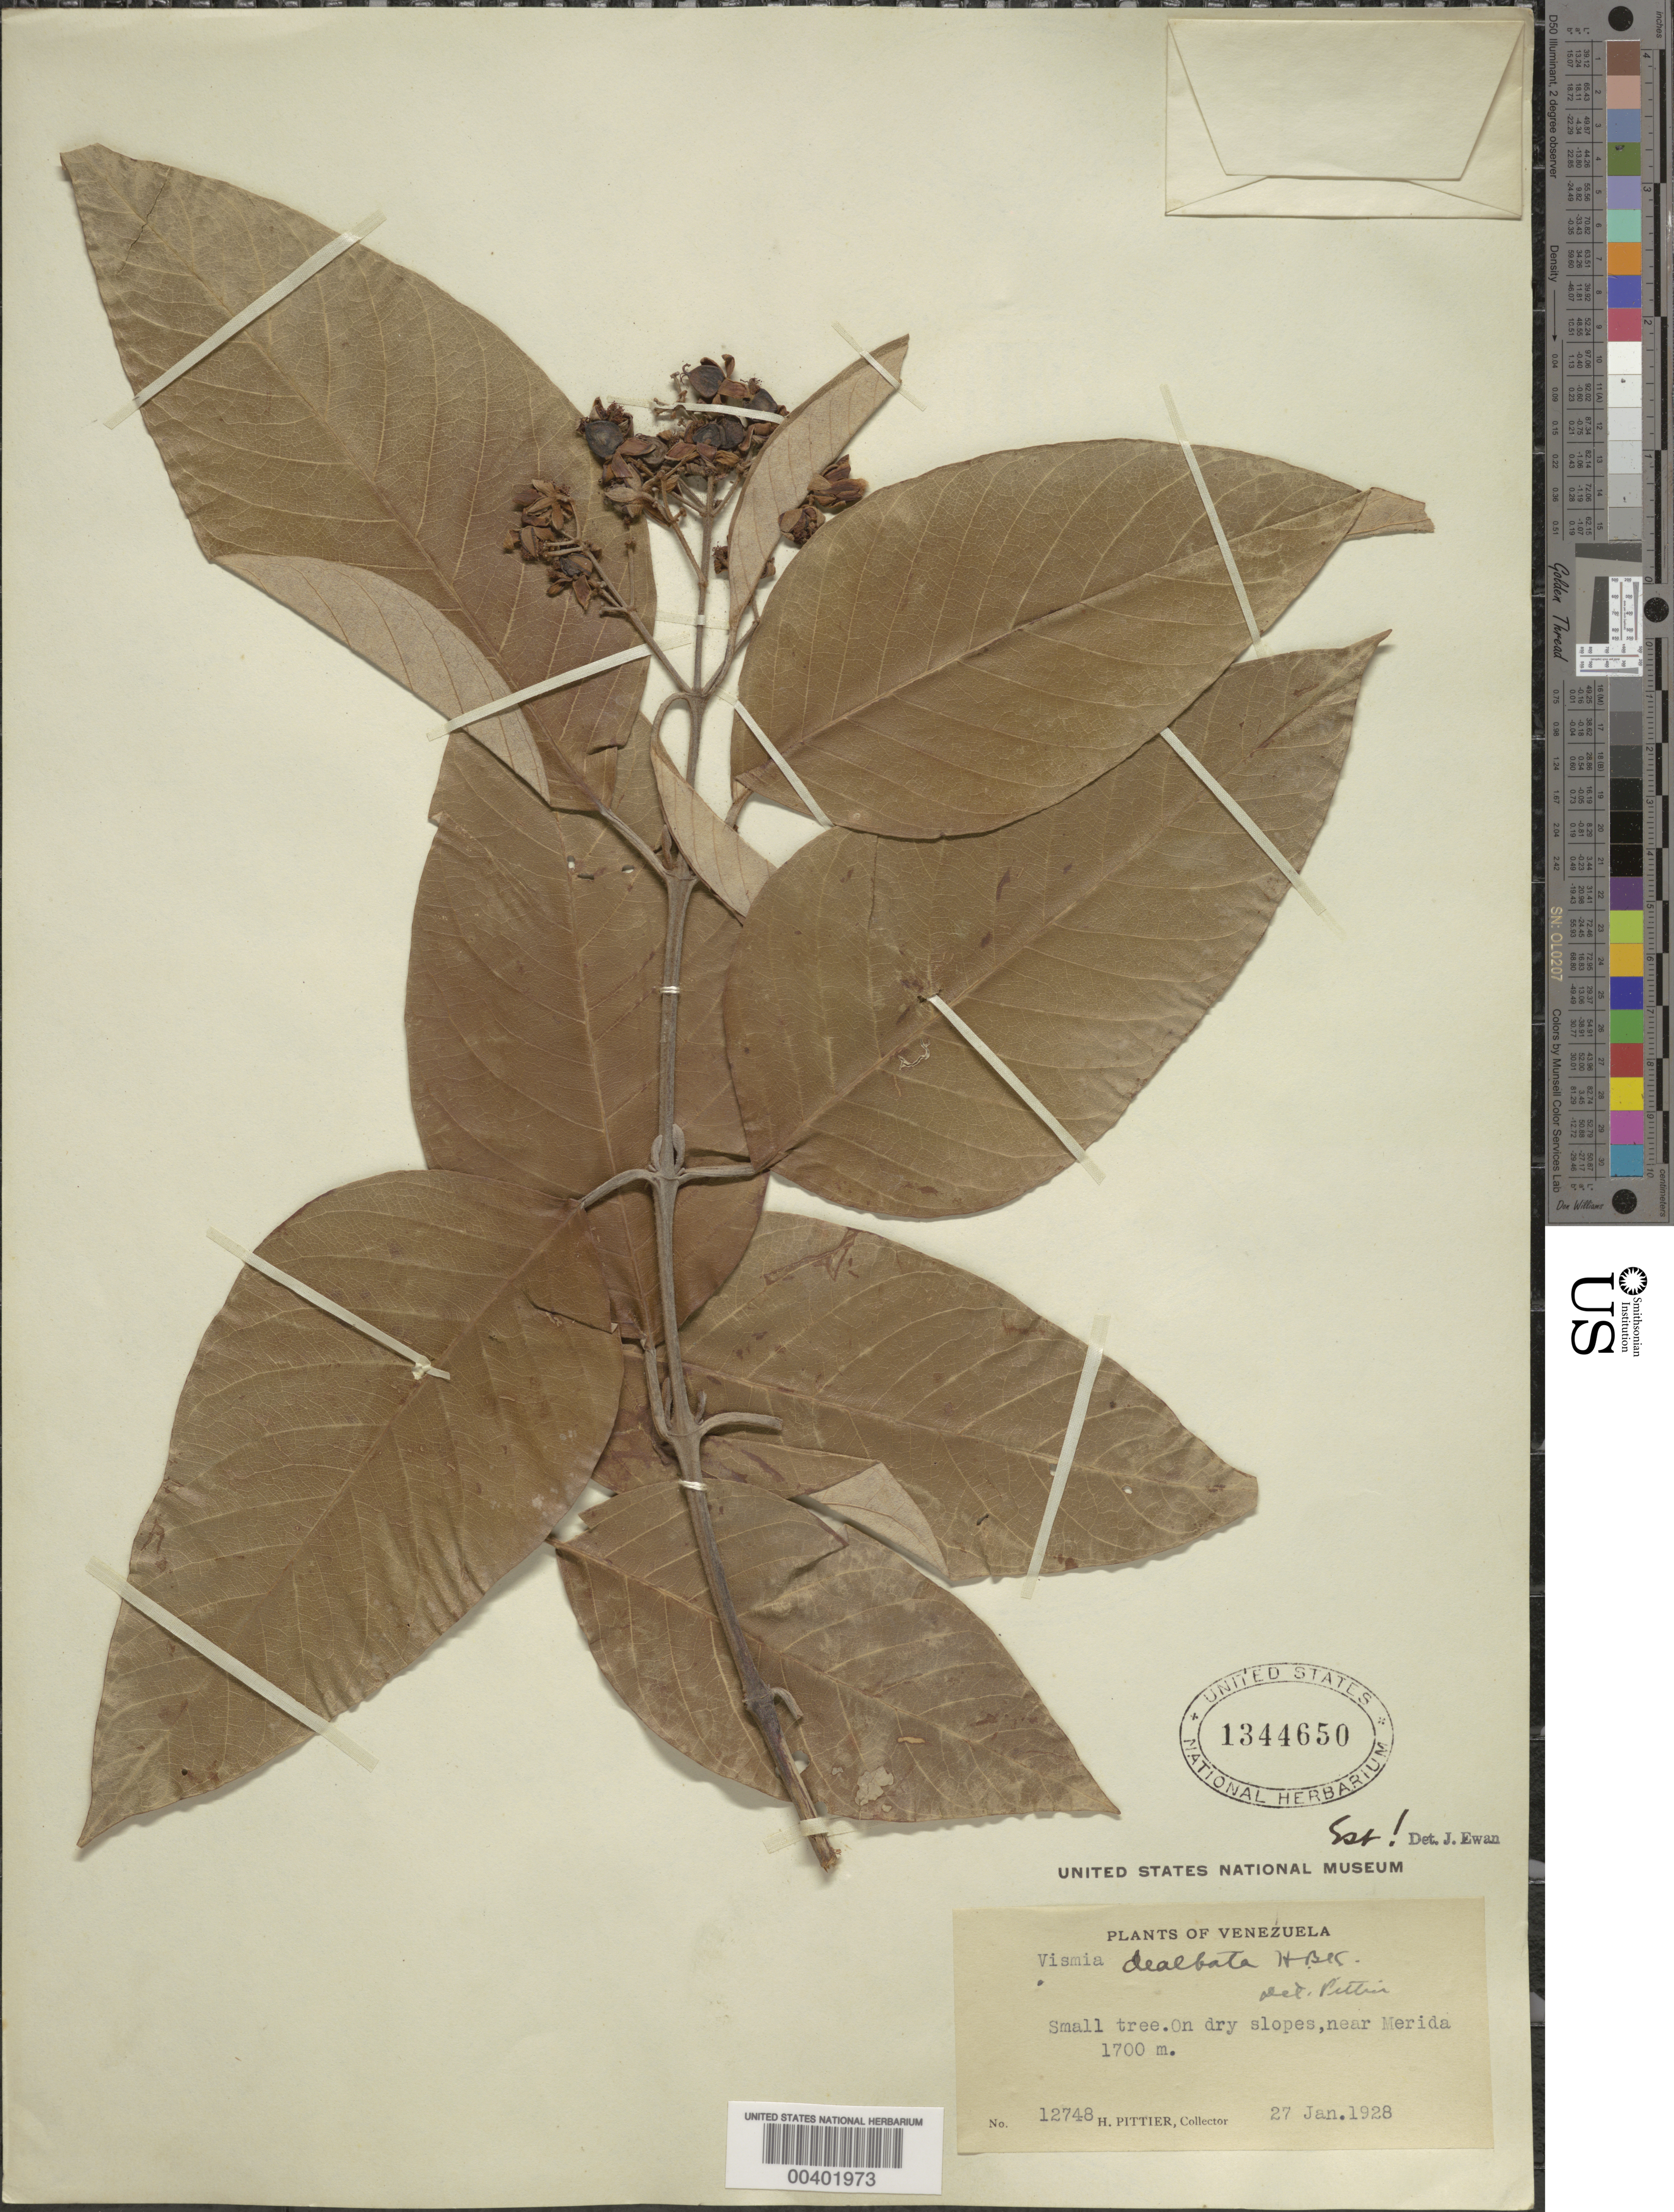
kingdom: Plantae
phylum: Tracheophyta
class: Magnoliopsida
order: Malpighiales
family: Hypericaceae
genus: Vismia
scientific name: Vismia baccifera subsp. dealbata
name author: (Kunth) Ewan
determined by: Pittier, Henri F.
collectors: H. F. Pittier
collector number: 12748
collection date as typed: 27 Jan 1928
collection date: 1928-01-27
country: Venezuela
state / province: Mérida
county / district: Libertador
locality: Near Mérida Merida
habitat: On dry slopes.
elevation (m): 1700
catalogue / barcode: US 1344650